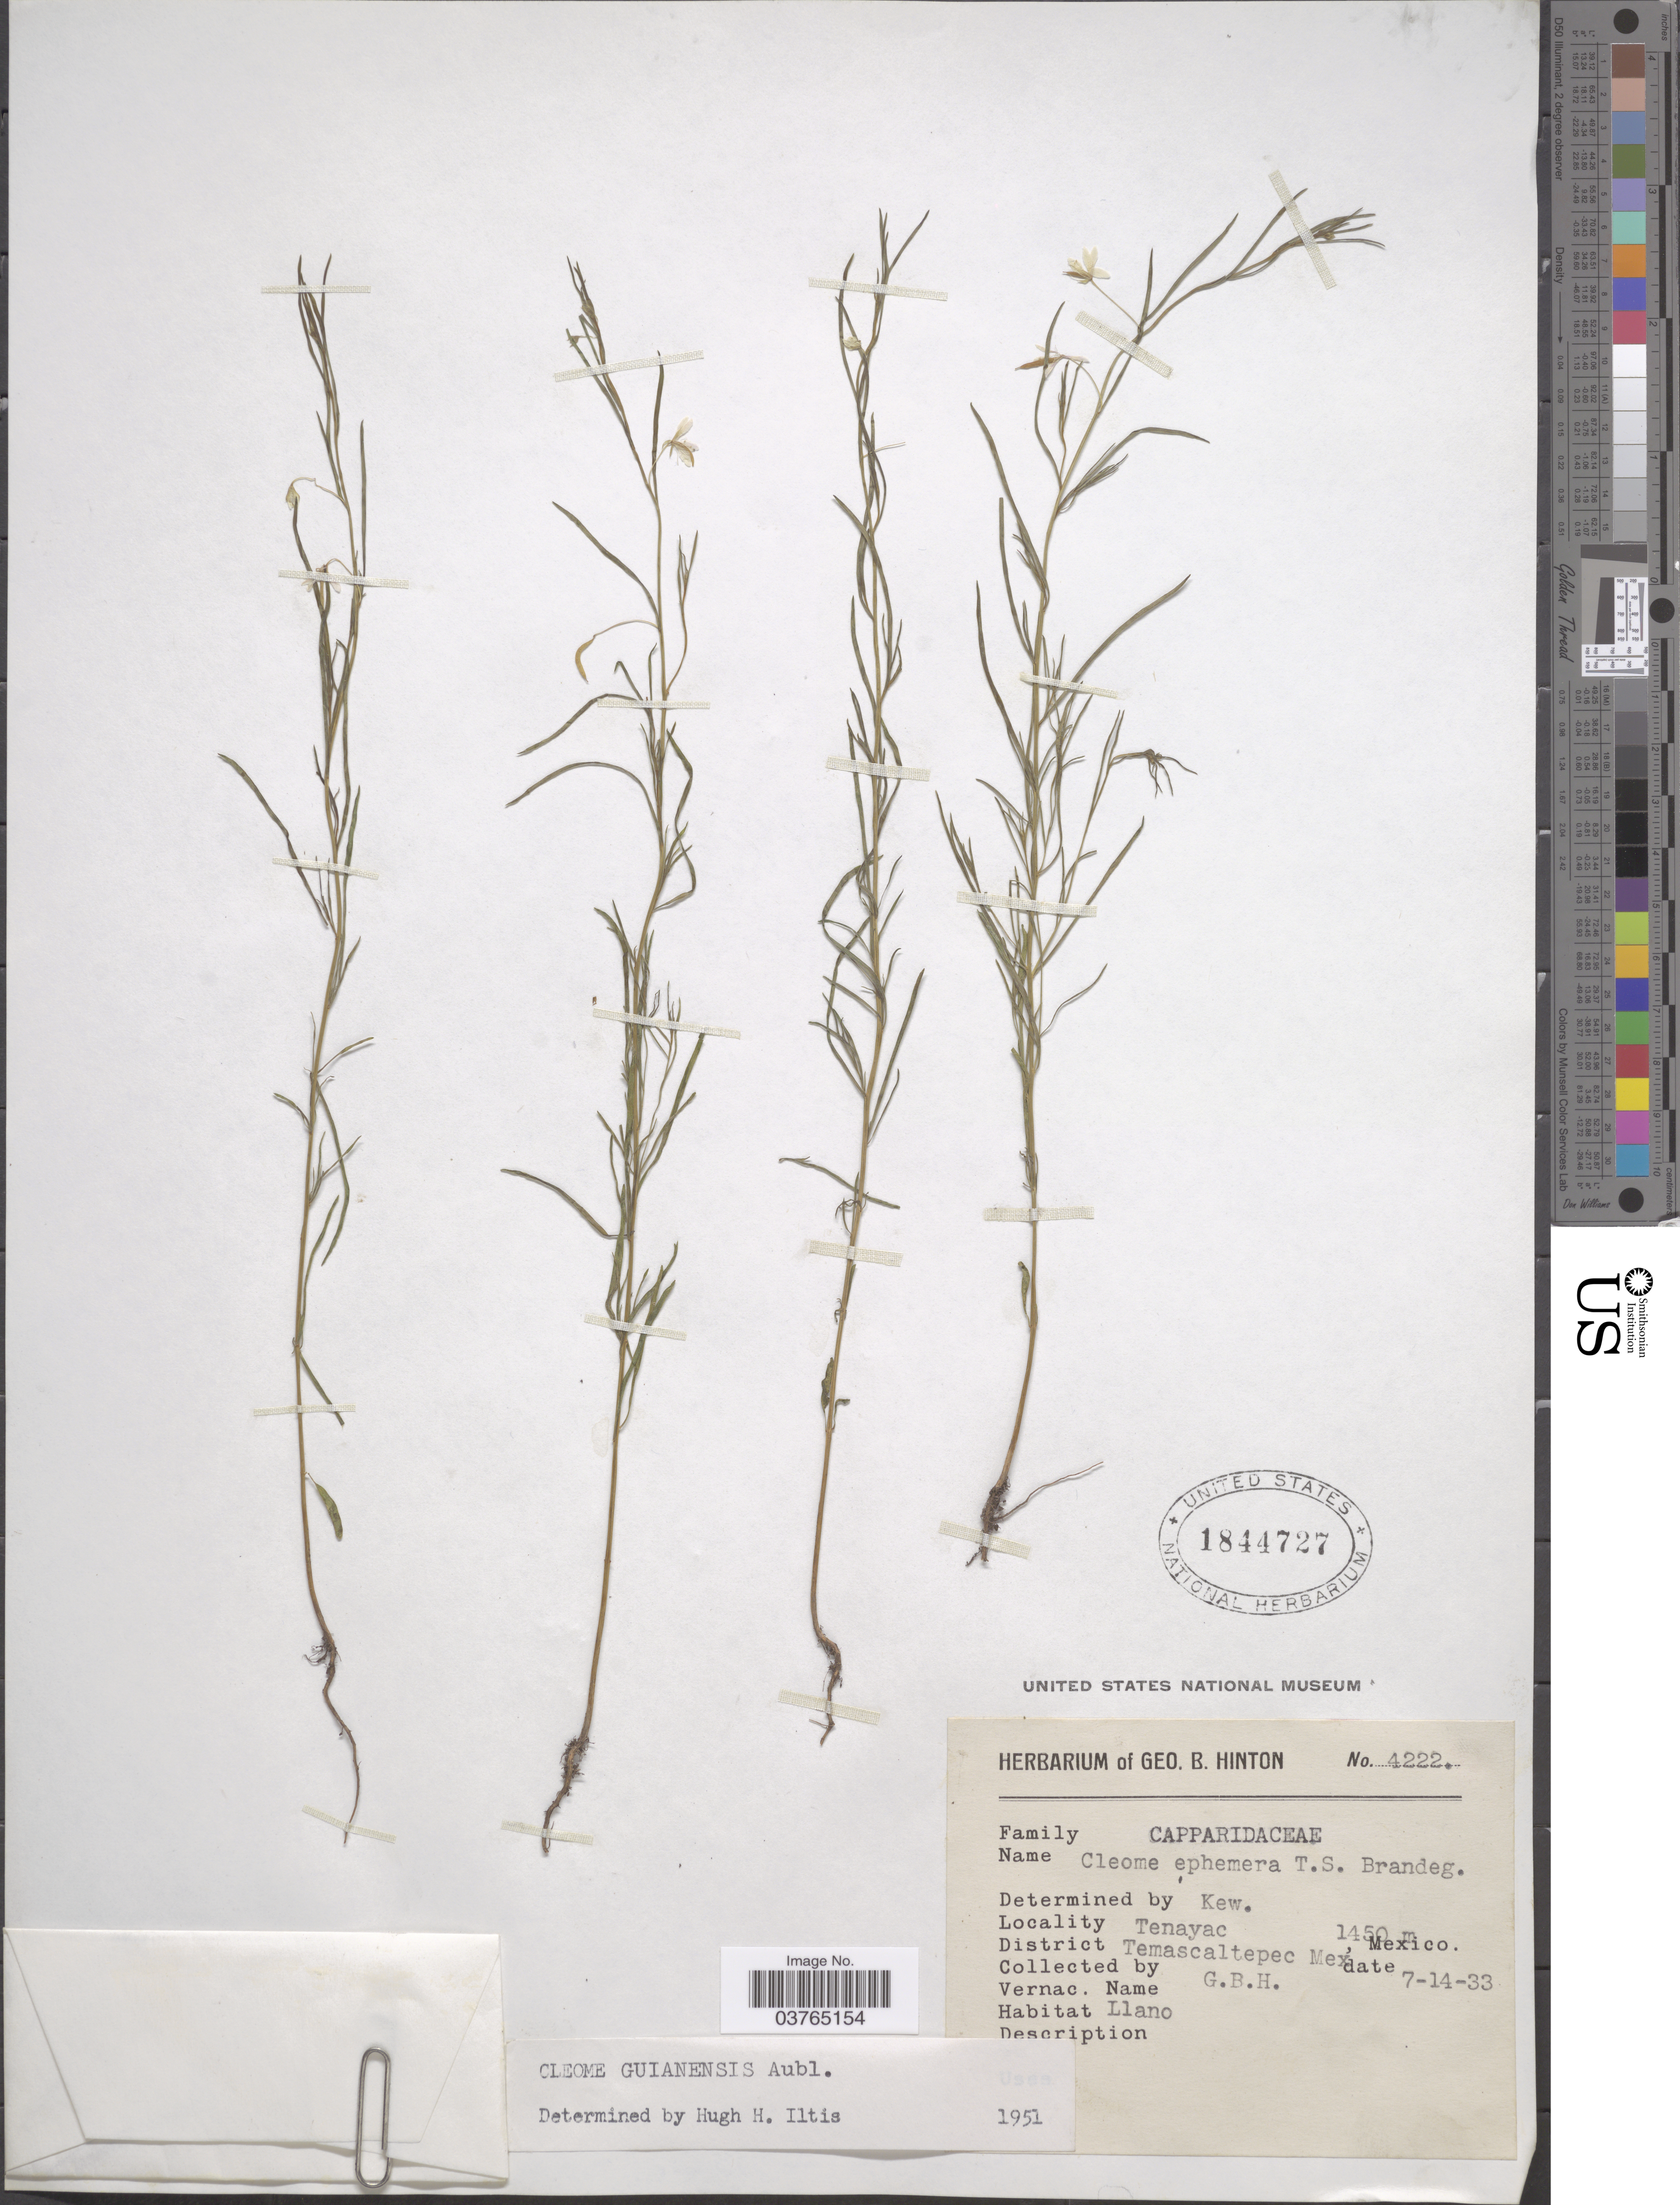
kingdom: Plantae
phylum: Tracheophyta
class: Magnoliopsida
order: Brassicales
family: Cleomaceae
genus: Physostemon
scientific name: Physostemon guianensis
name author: (Aubl.) Malme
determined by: Strong, M. T., (US), Smithsonian Institution - National Museum of Natural History (UNITED STATES)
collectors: G. B. Hinton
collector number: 4222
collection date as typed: Transcribed d/m/y: 14/7/33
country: Mexico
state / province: México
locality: Tenayac. District Temascaltepec Mex.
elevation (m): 1450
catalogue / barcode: US 1844727